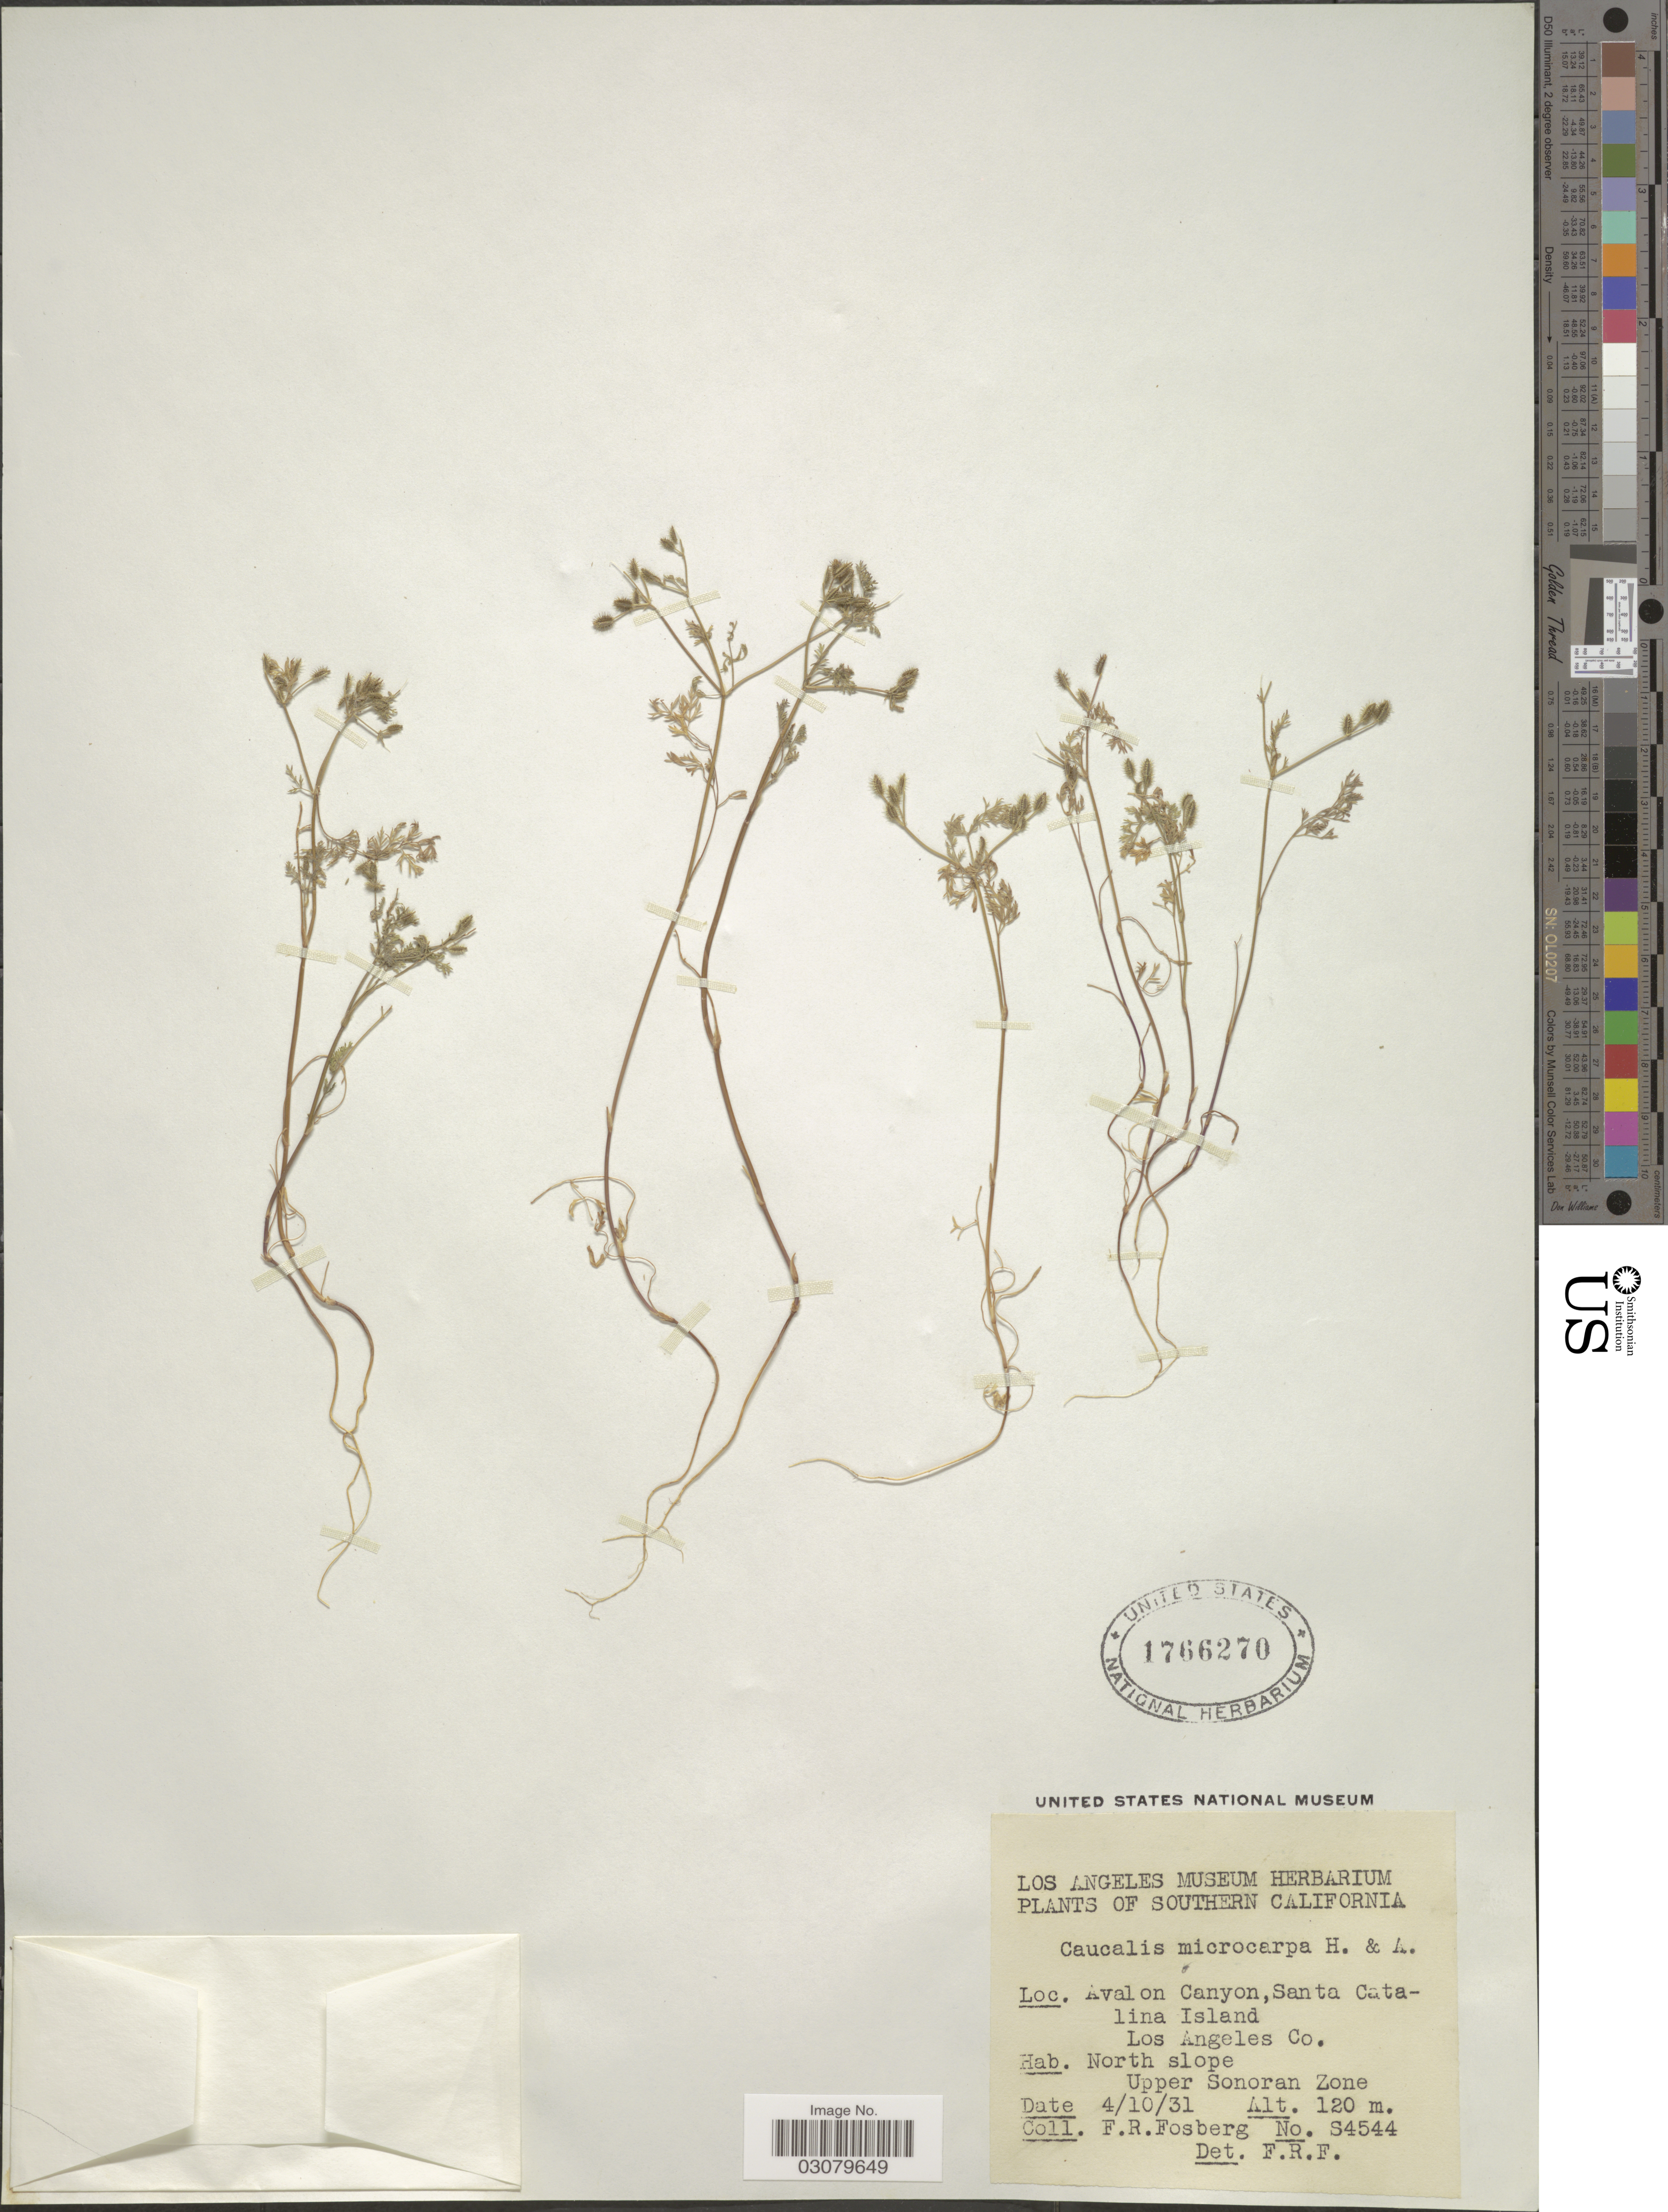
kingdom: Plantae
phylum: Tracheophyta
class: Magnoliopsida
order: Apiales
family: Apiaceae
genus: Caucalis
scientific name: Caucalis microcarpa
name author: Hook. & Arn.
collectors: F. R. Fosberg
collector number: S4544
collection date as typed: Transcribed d/m/y: 4/10/31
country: United States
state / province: California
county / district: Los Angeles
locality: Southern California. Avalon Canyon, Santa Catalina Island. Los Angeles Co. North slope Upper Sonoran Zone.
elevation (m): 120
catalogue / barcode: US 1766270